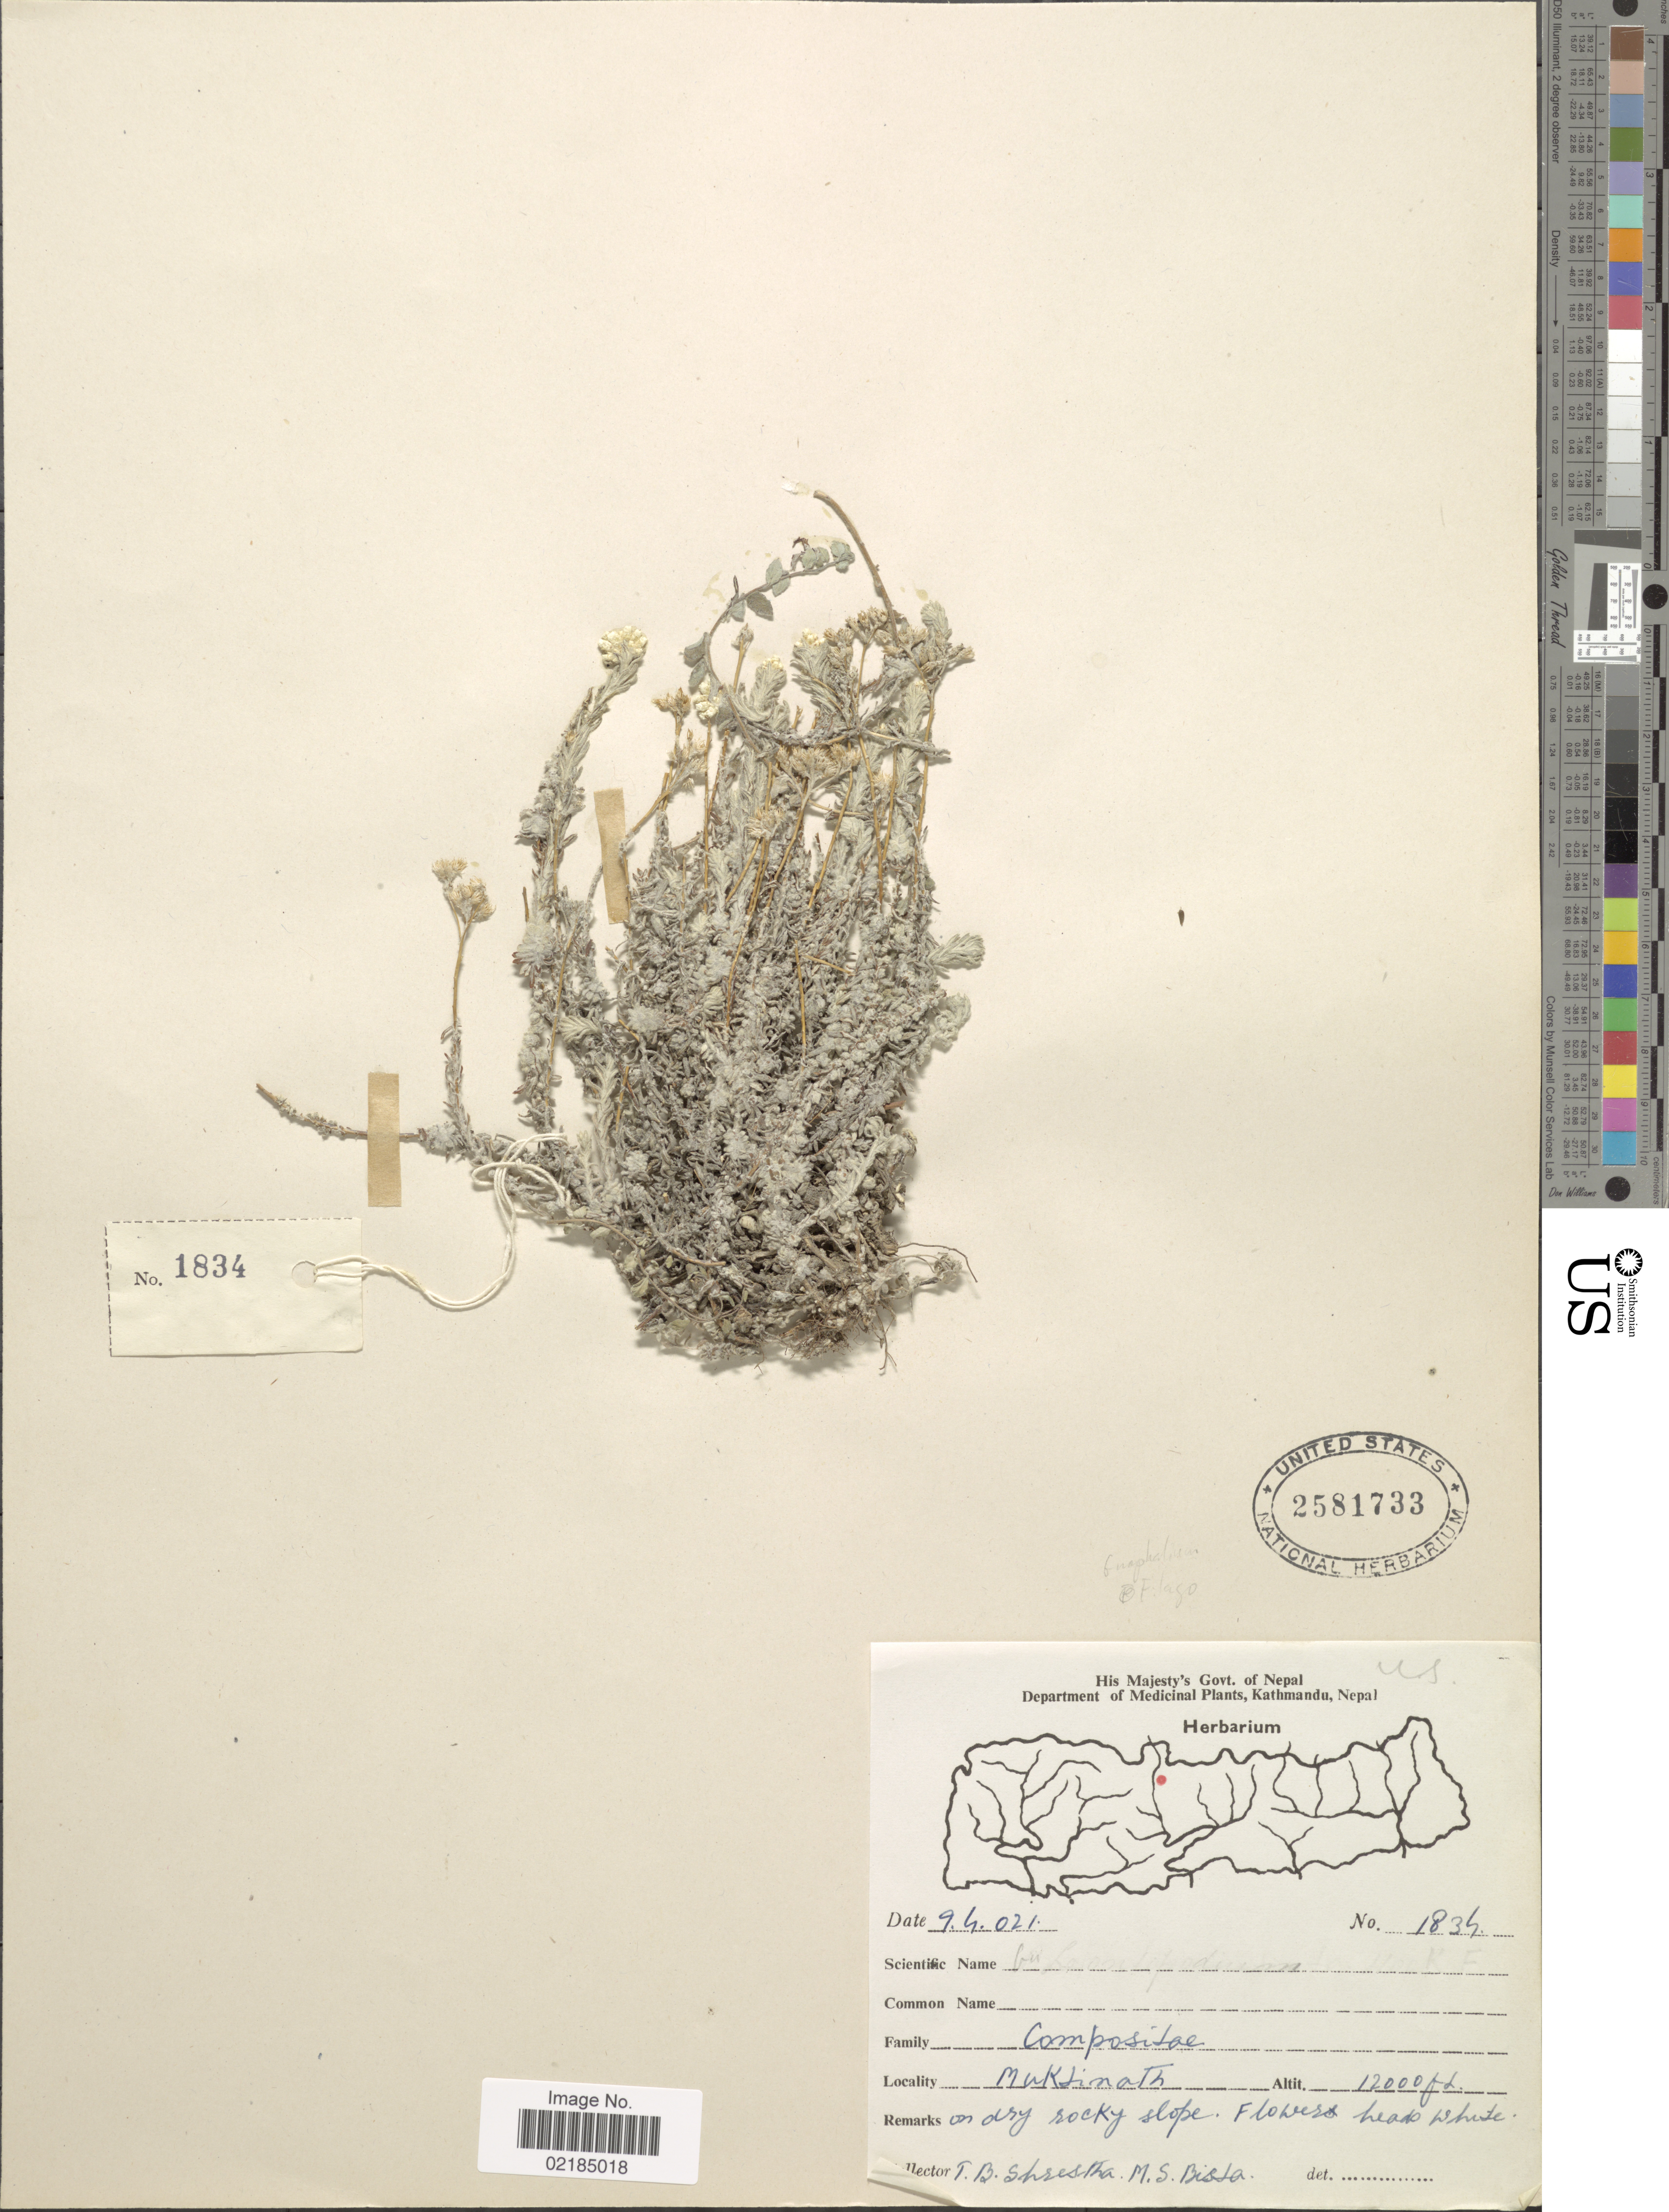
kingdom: Plantae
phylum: Tracheophyta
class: Magnoliopsida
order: Asterales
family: Asteraceae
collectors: T. B. Shrestha & M. Bista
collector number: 1834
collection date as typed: Transcribed d/m/y: 9/4/21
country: Nepal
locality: Muk Linath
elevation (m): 3658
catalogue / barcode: US 2581733